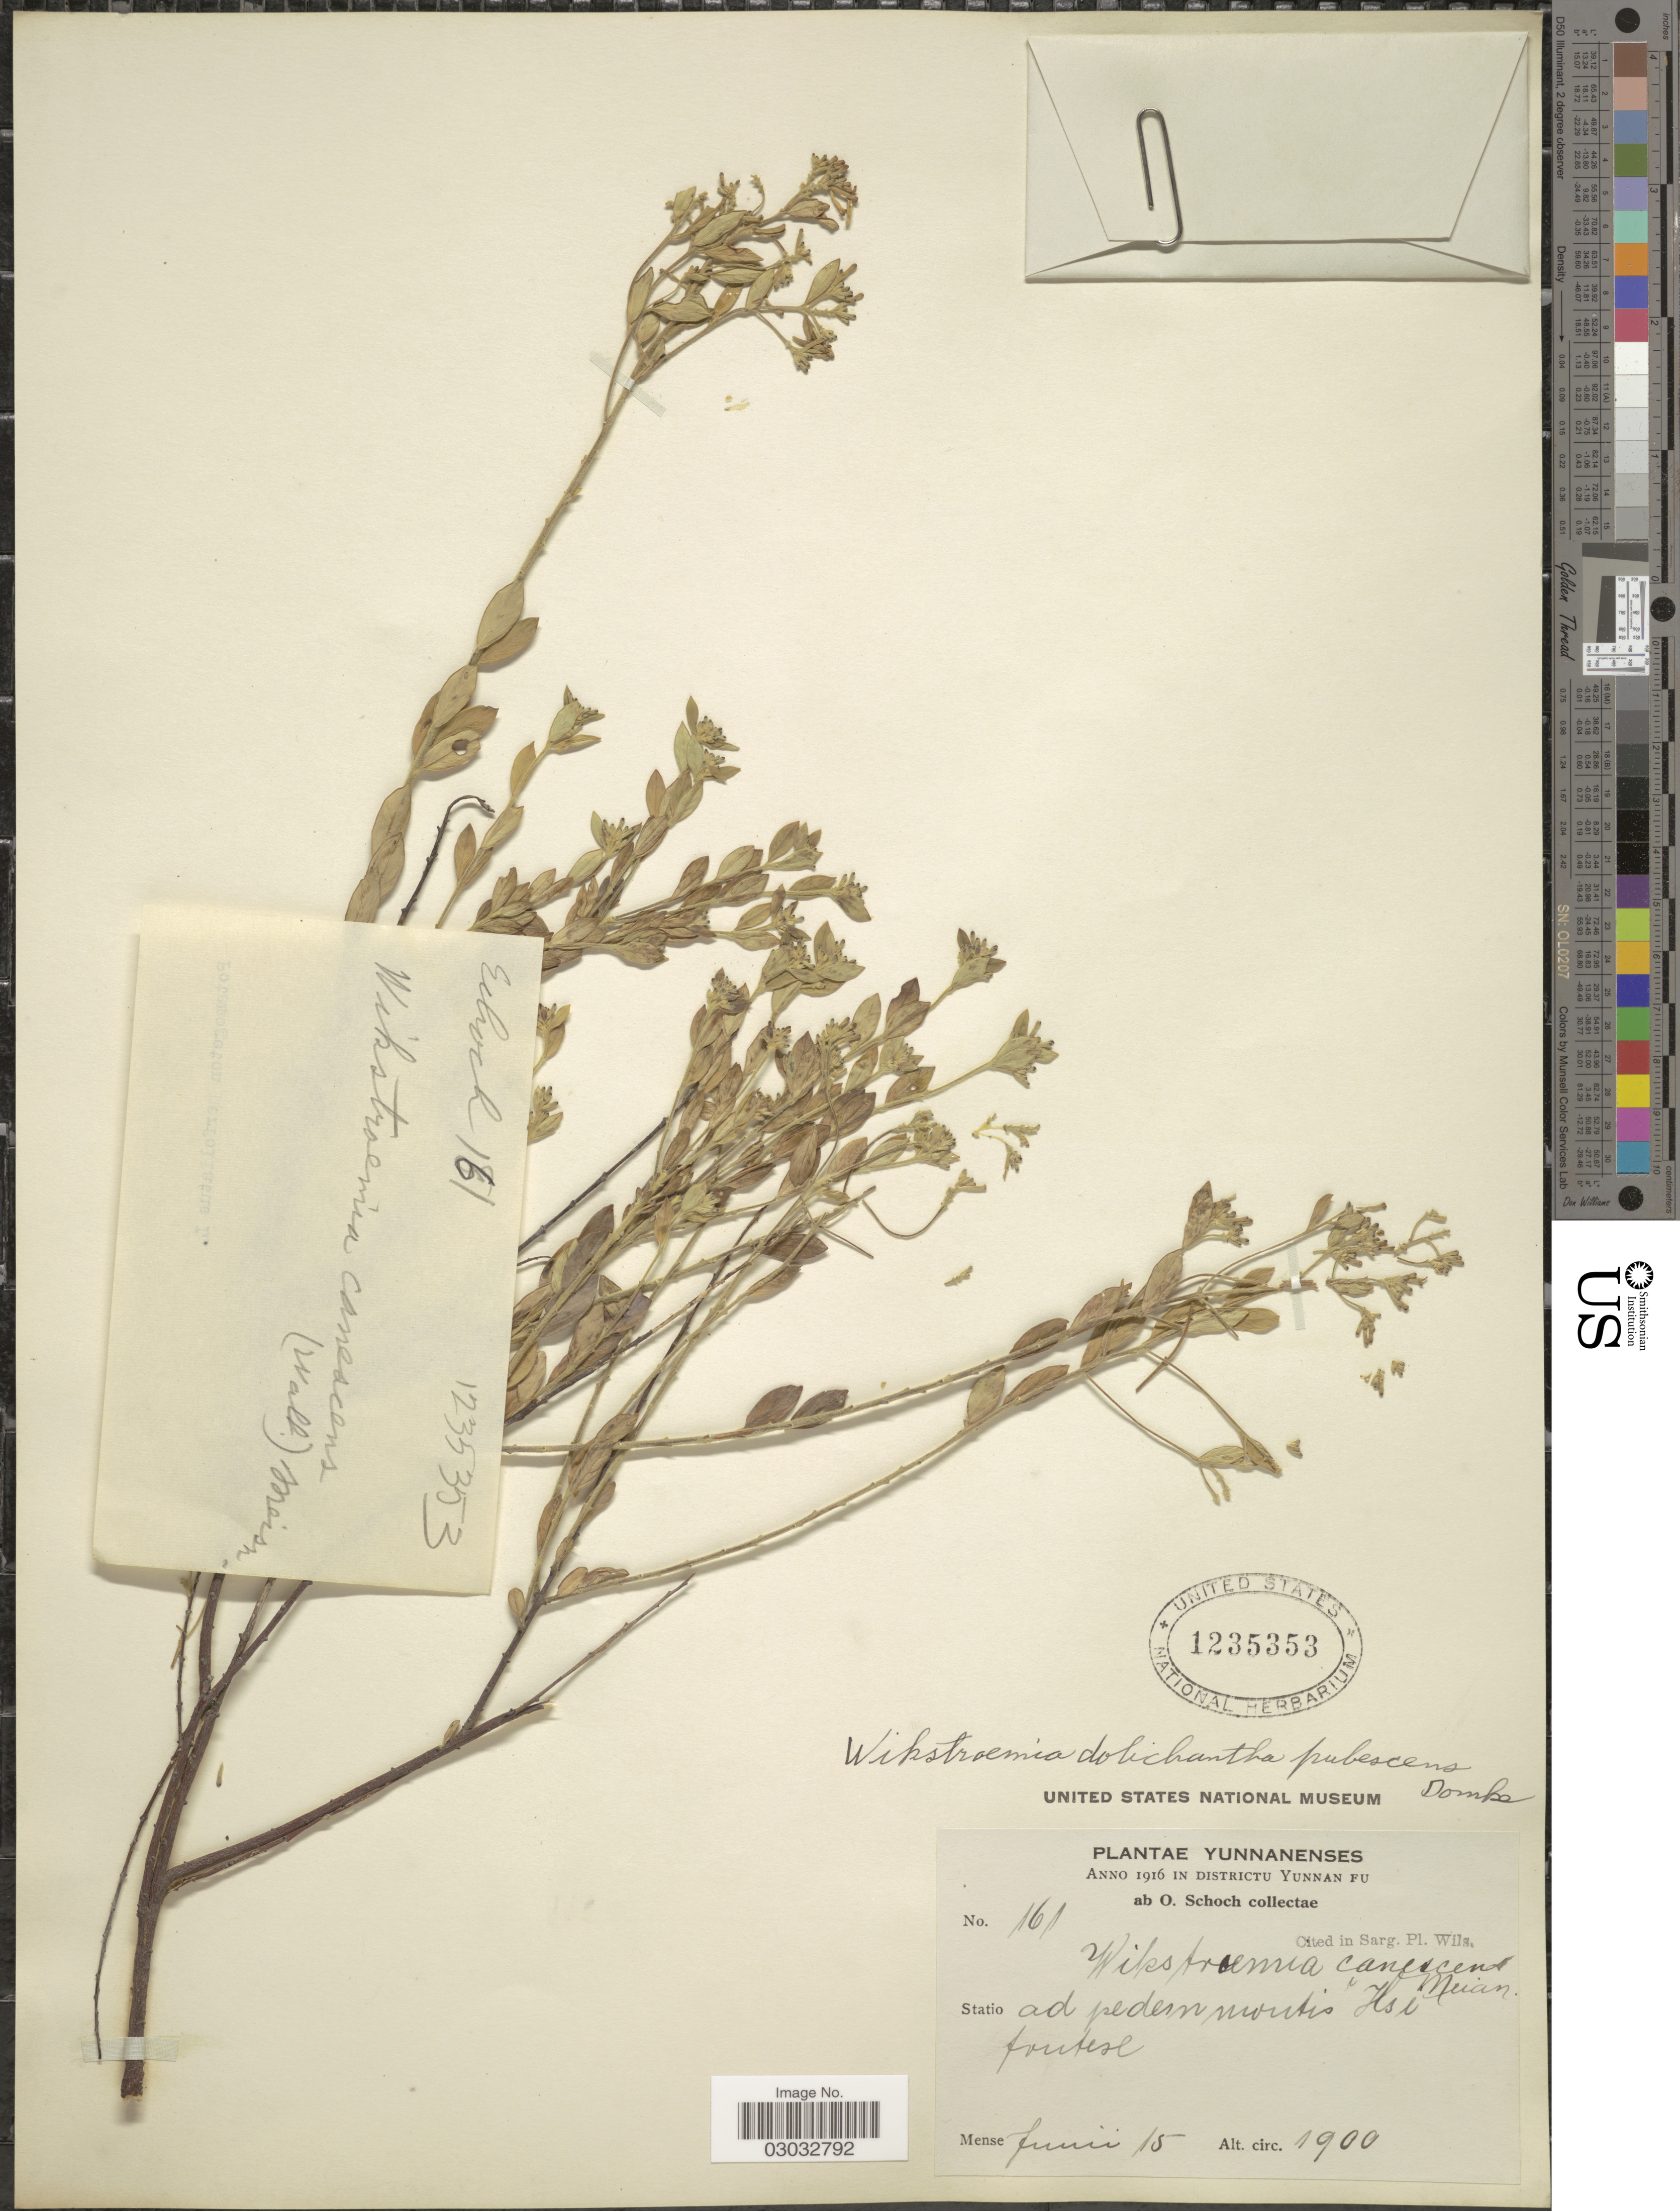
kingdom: Plantae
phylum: Tracheophyta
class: Magnoliopsida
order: Malvales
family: Thymelaeaceae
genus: Wikstroemia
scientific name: Wikstroemia dolichantha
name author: Diels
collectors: O. Schoch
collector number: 161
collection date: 1916-06-15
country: China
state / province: Yunnan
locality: In Districtu Yunnan Fu, Statio ad pedem montis fontsel [interpreted].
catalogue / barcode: US 1235353